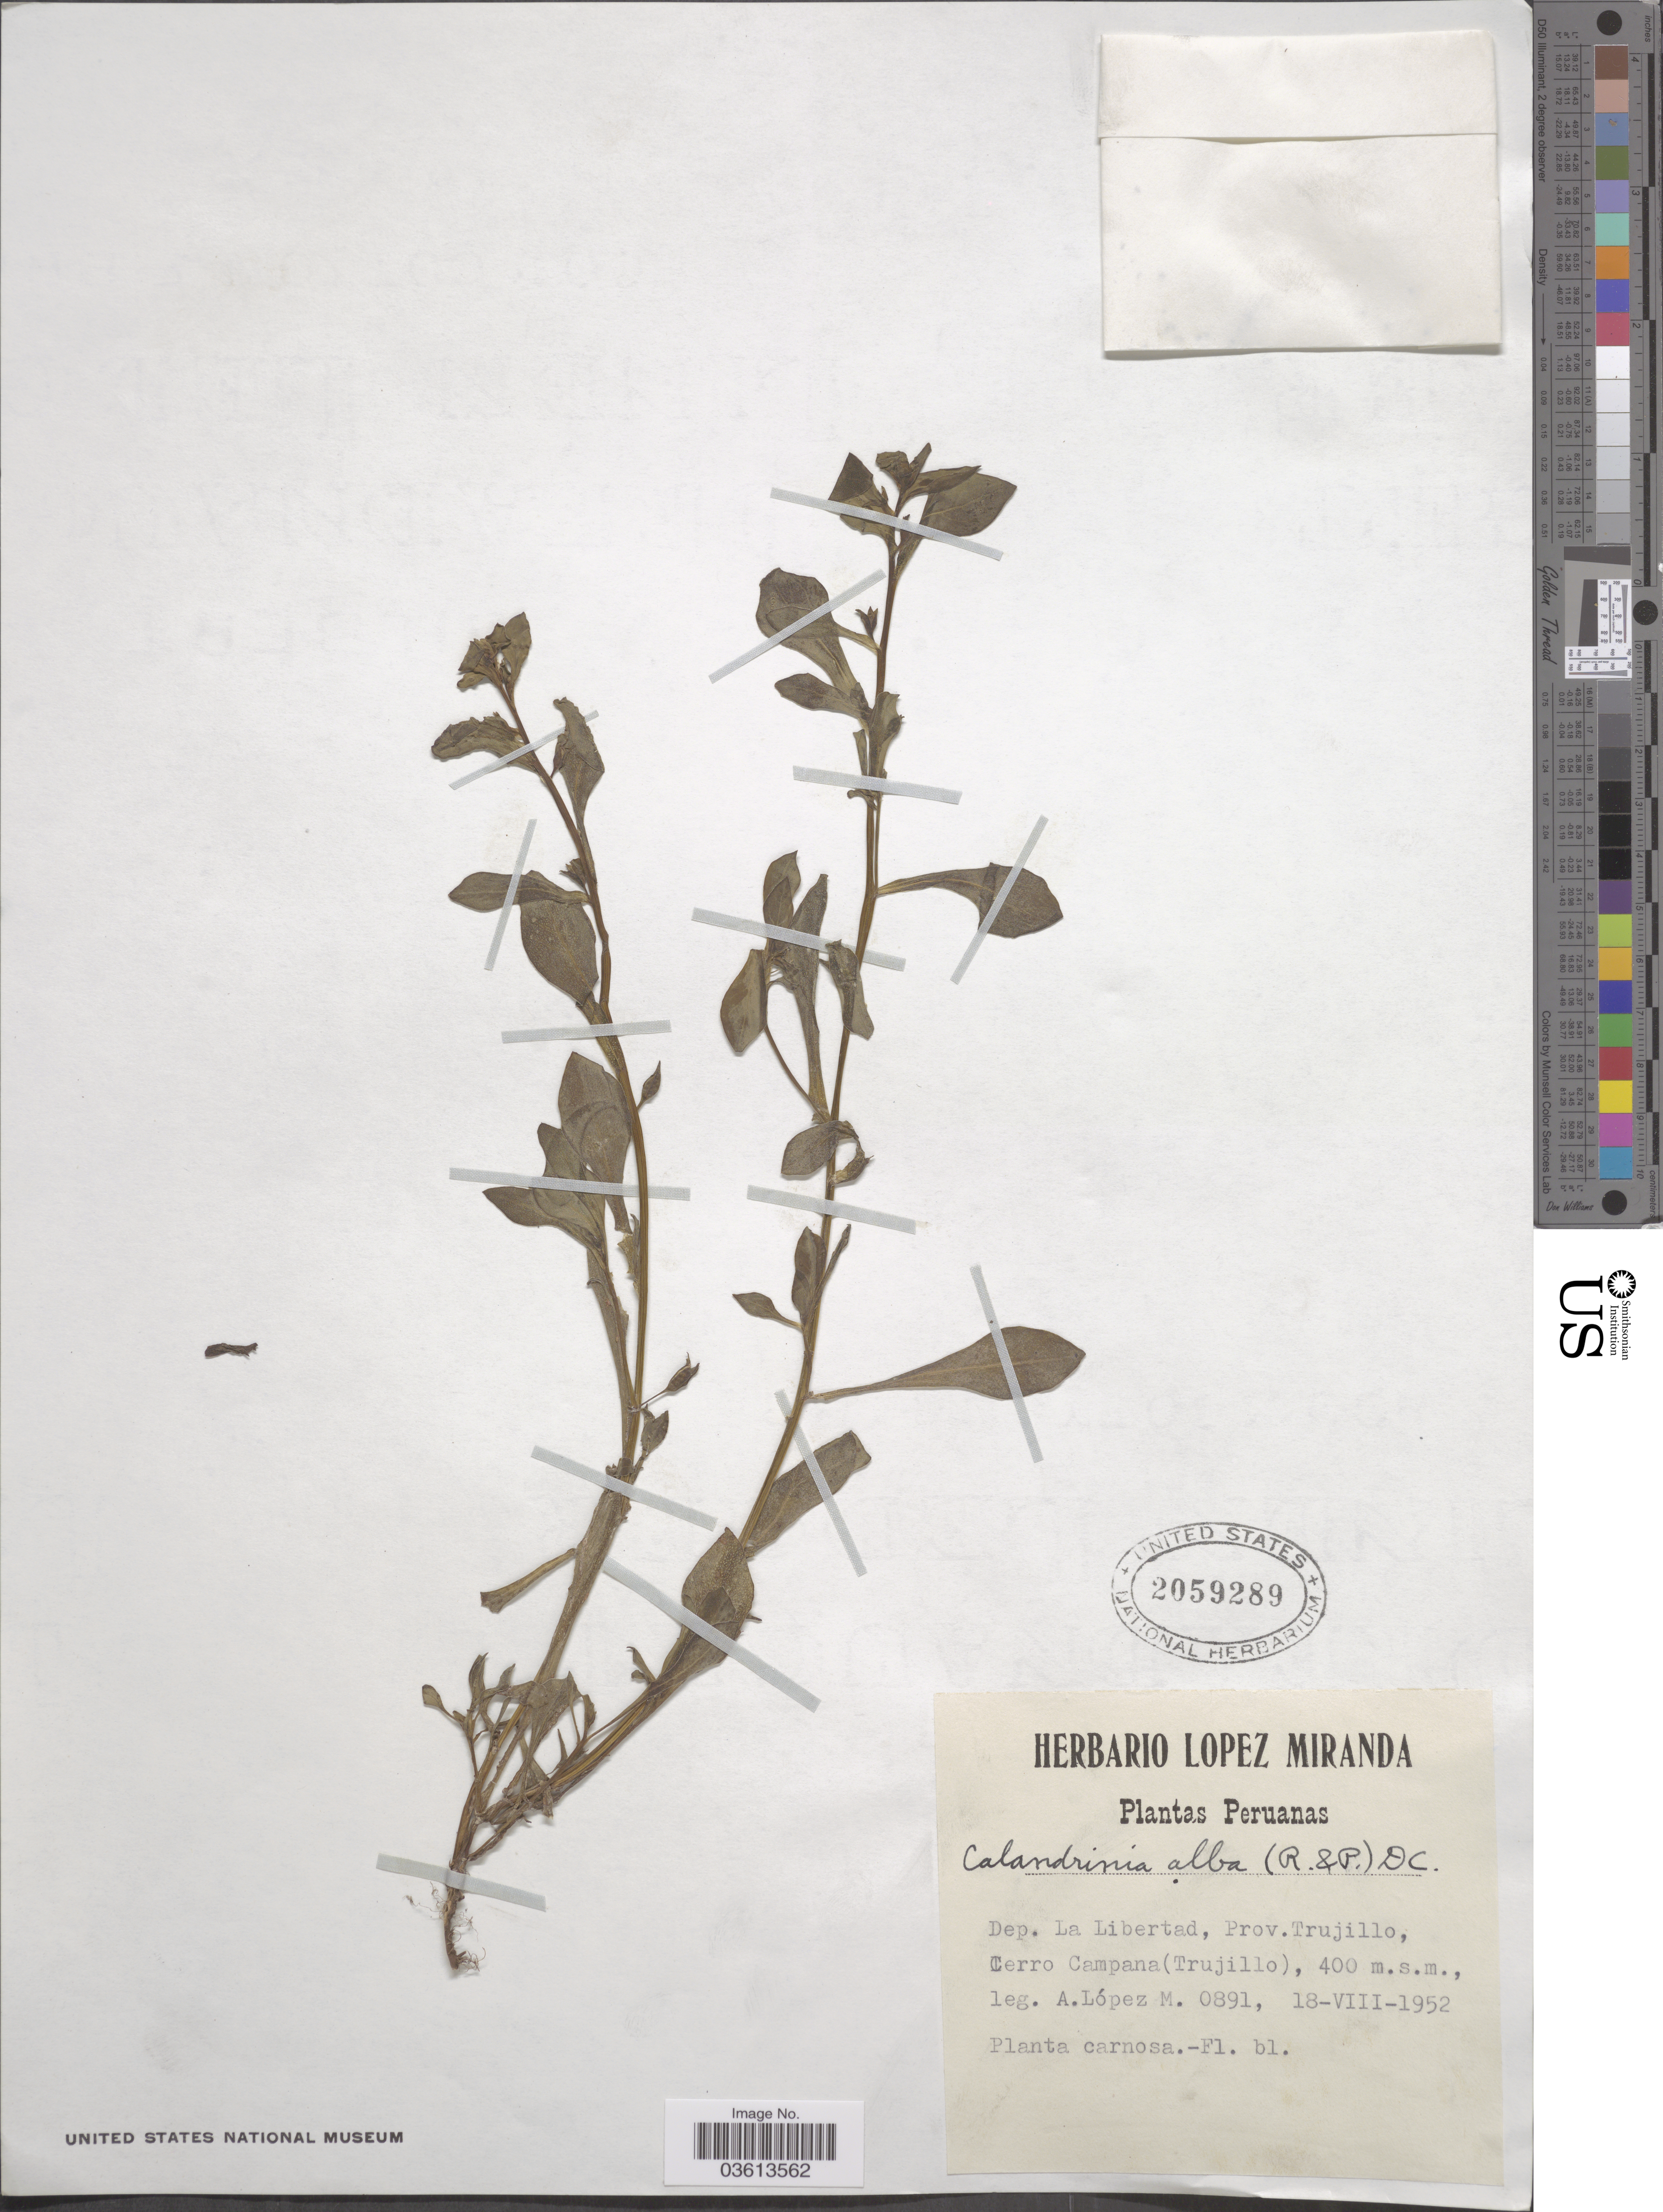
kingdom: Plantae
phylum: Tracheophyta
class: Magnoliopsida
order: Caryophyllales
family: Montiaceae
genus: Calandrinia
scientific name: Calandrinia alba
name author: (Ruiz & Pav.) DC.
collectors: A. López M.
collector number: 0891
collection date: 1952-08-18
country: Peru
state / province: La Libertad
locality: Dep. La Libertad, Prov. Trujillo, Cerro Campana (Trujillo).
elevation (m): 400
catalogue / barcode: US 2059289